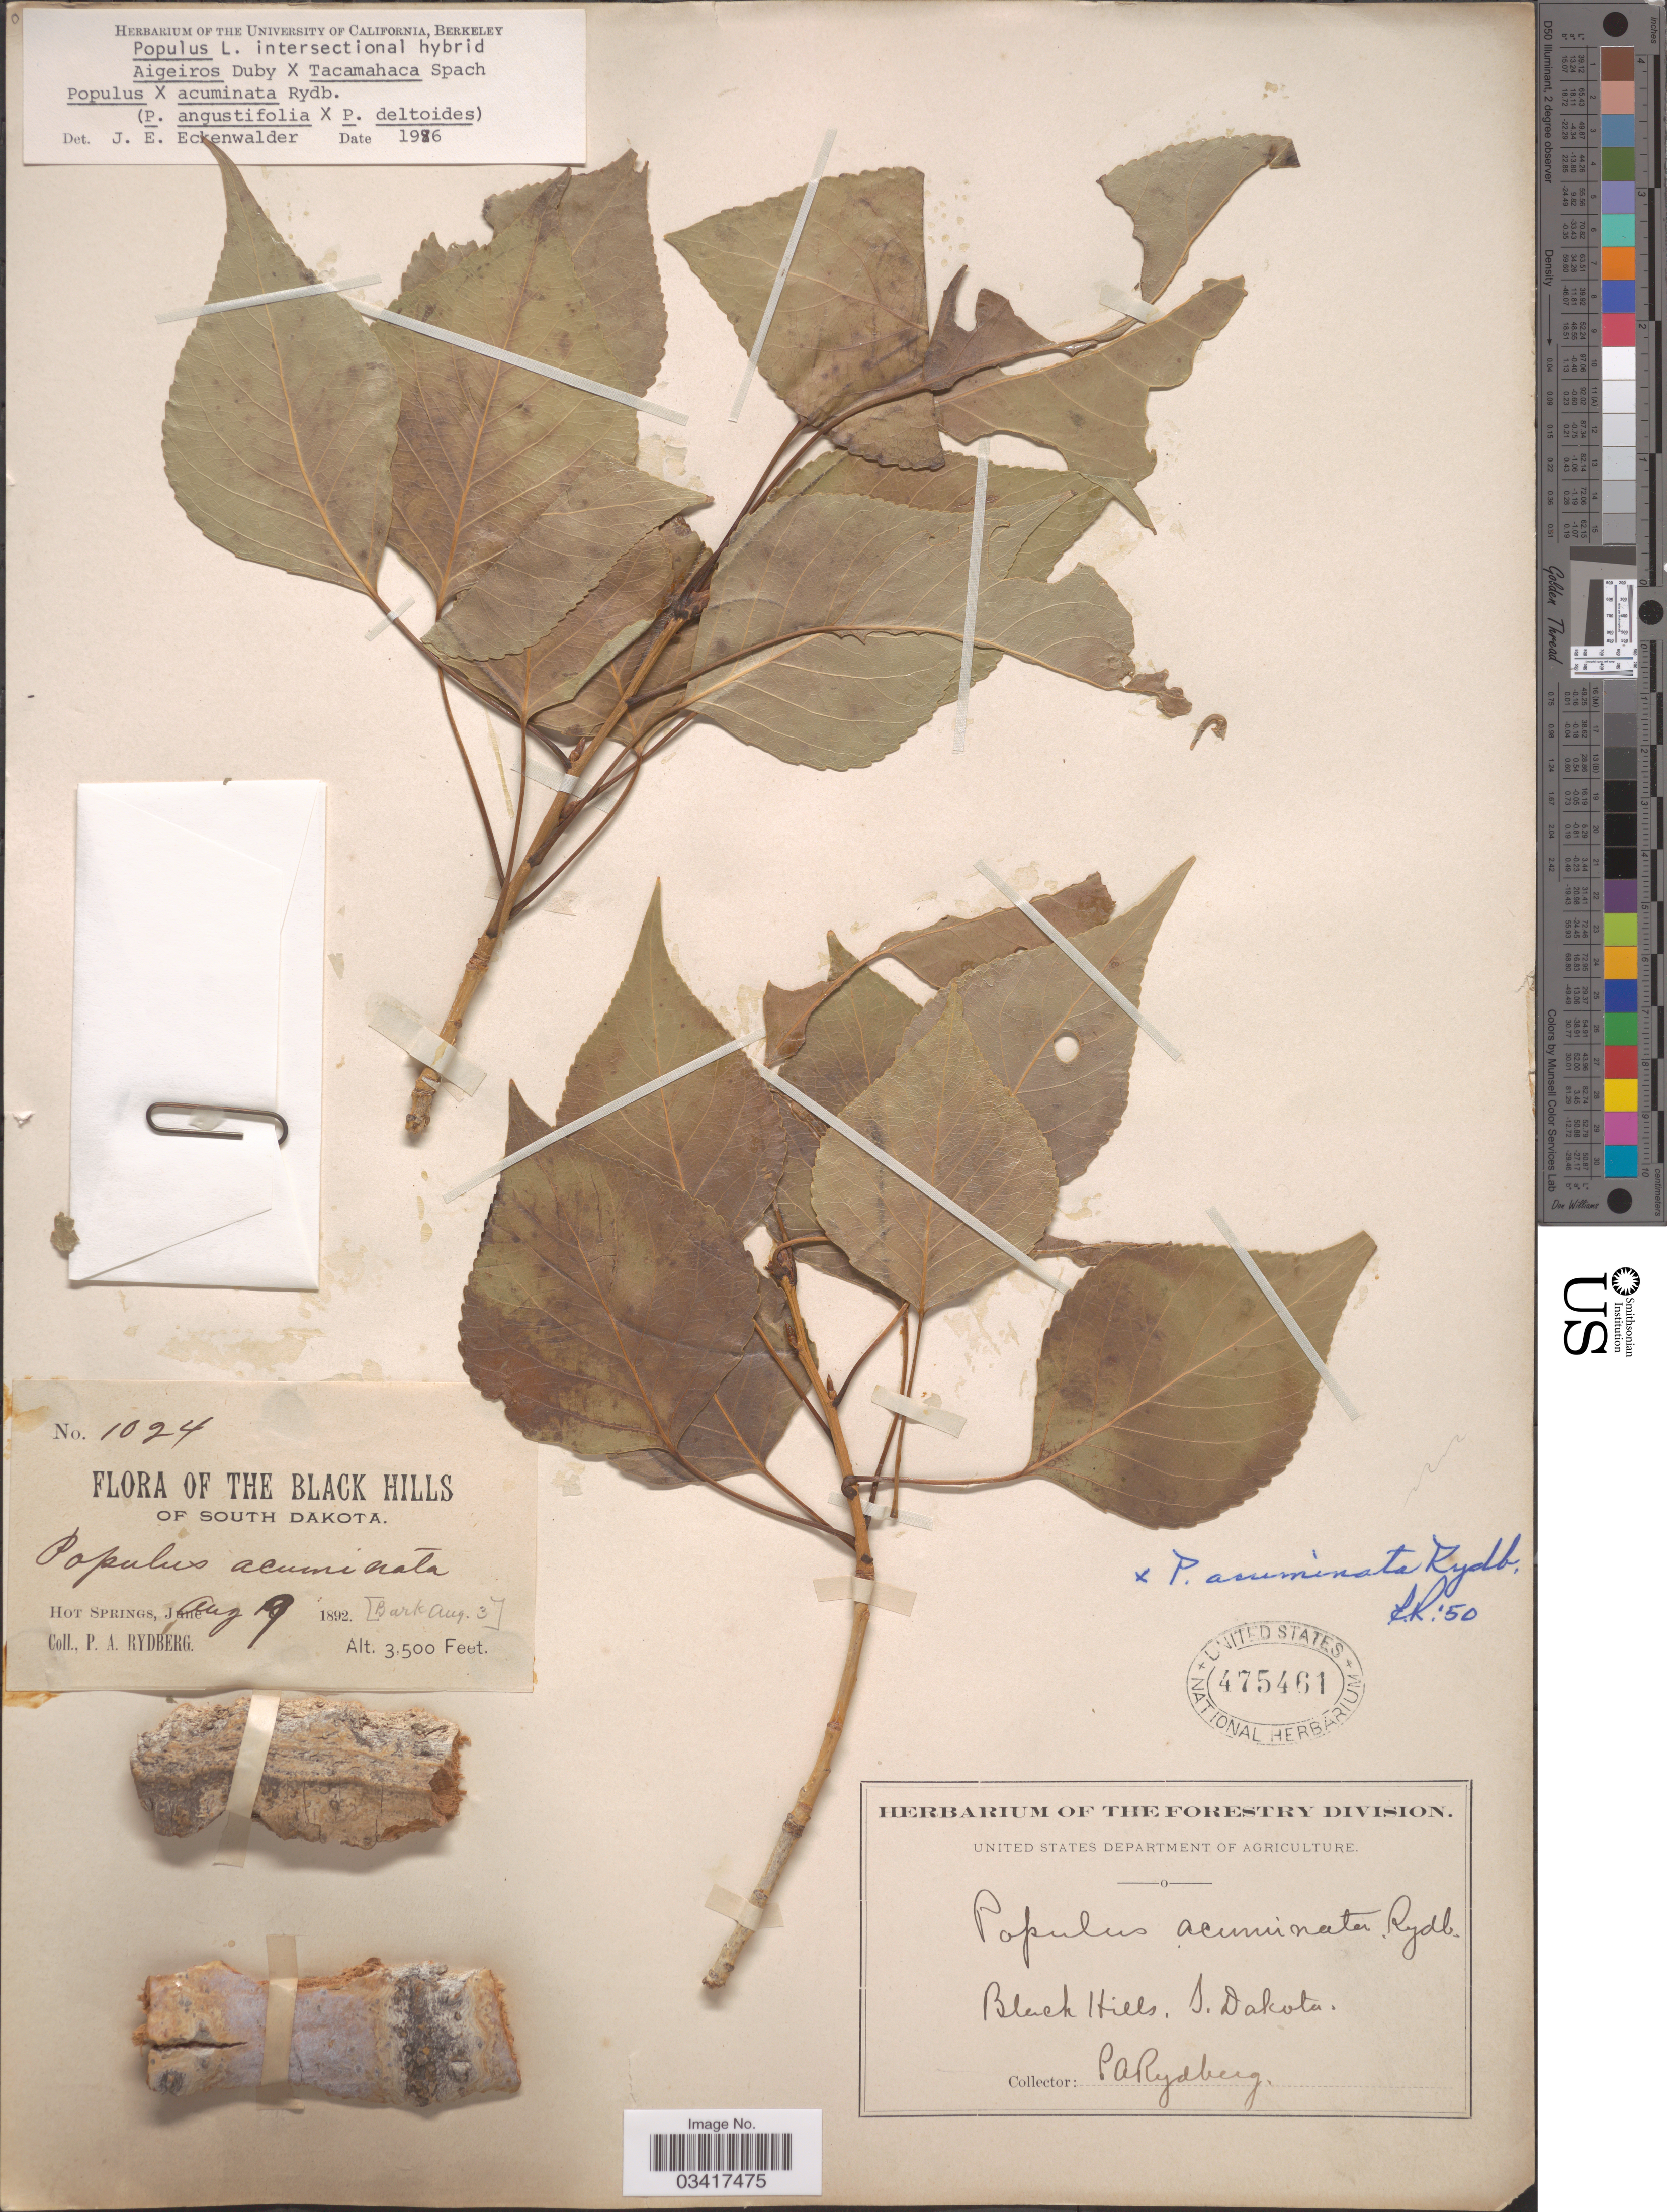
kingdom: Plantae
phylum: Tracheophyta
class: Magnoliopsida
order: Malpighiales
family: Salicaceae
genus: Populus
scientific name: Populus acuminata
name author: Rydb.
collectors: P. A. Rydberg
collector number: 1024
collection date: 1892-08-09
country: United States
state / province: South Dakota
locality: The Black Hills of South Dakota. Hot Springs.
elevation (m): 1067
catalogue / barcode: US 475461